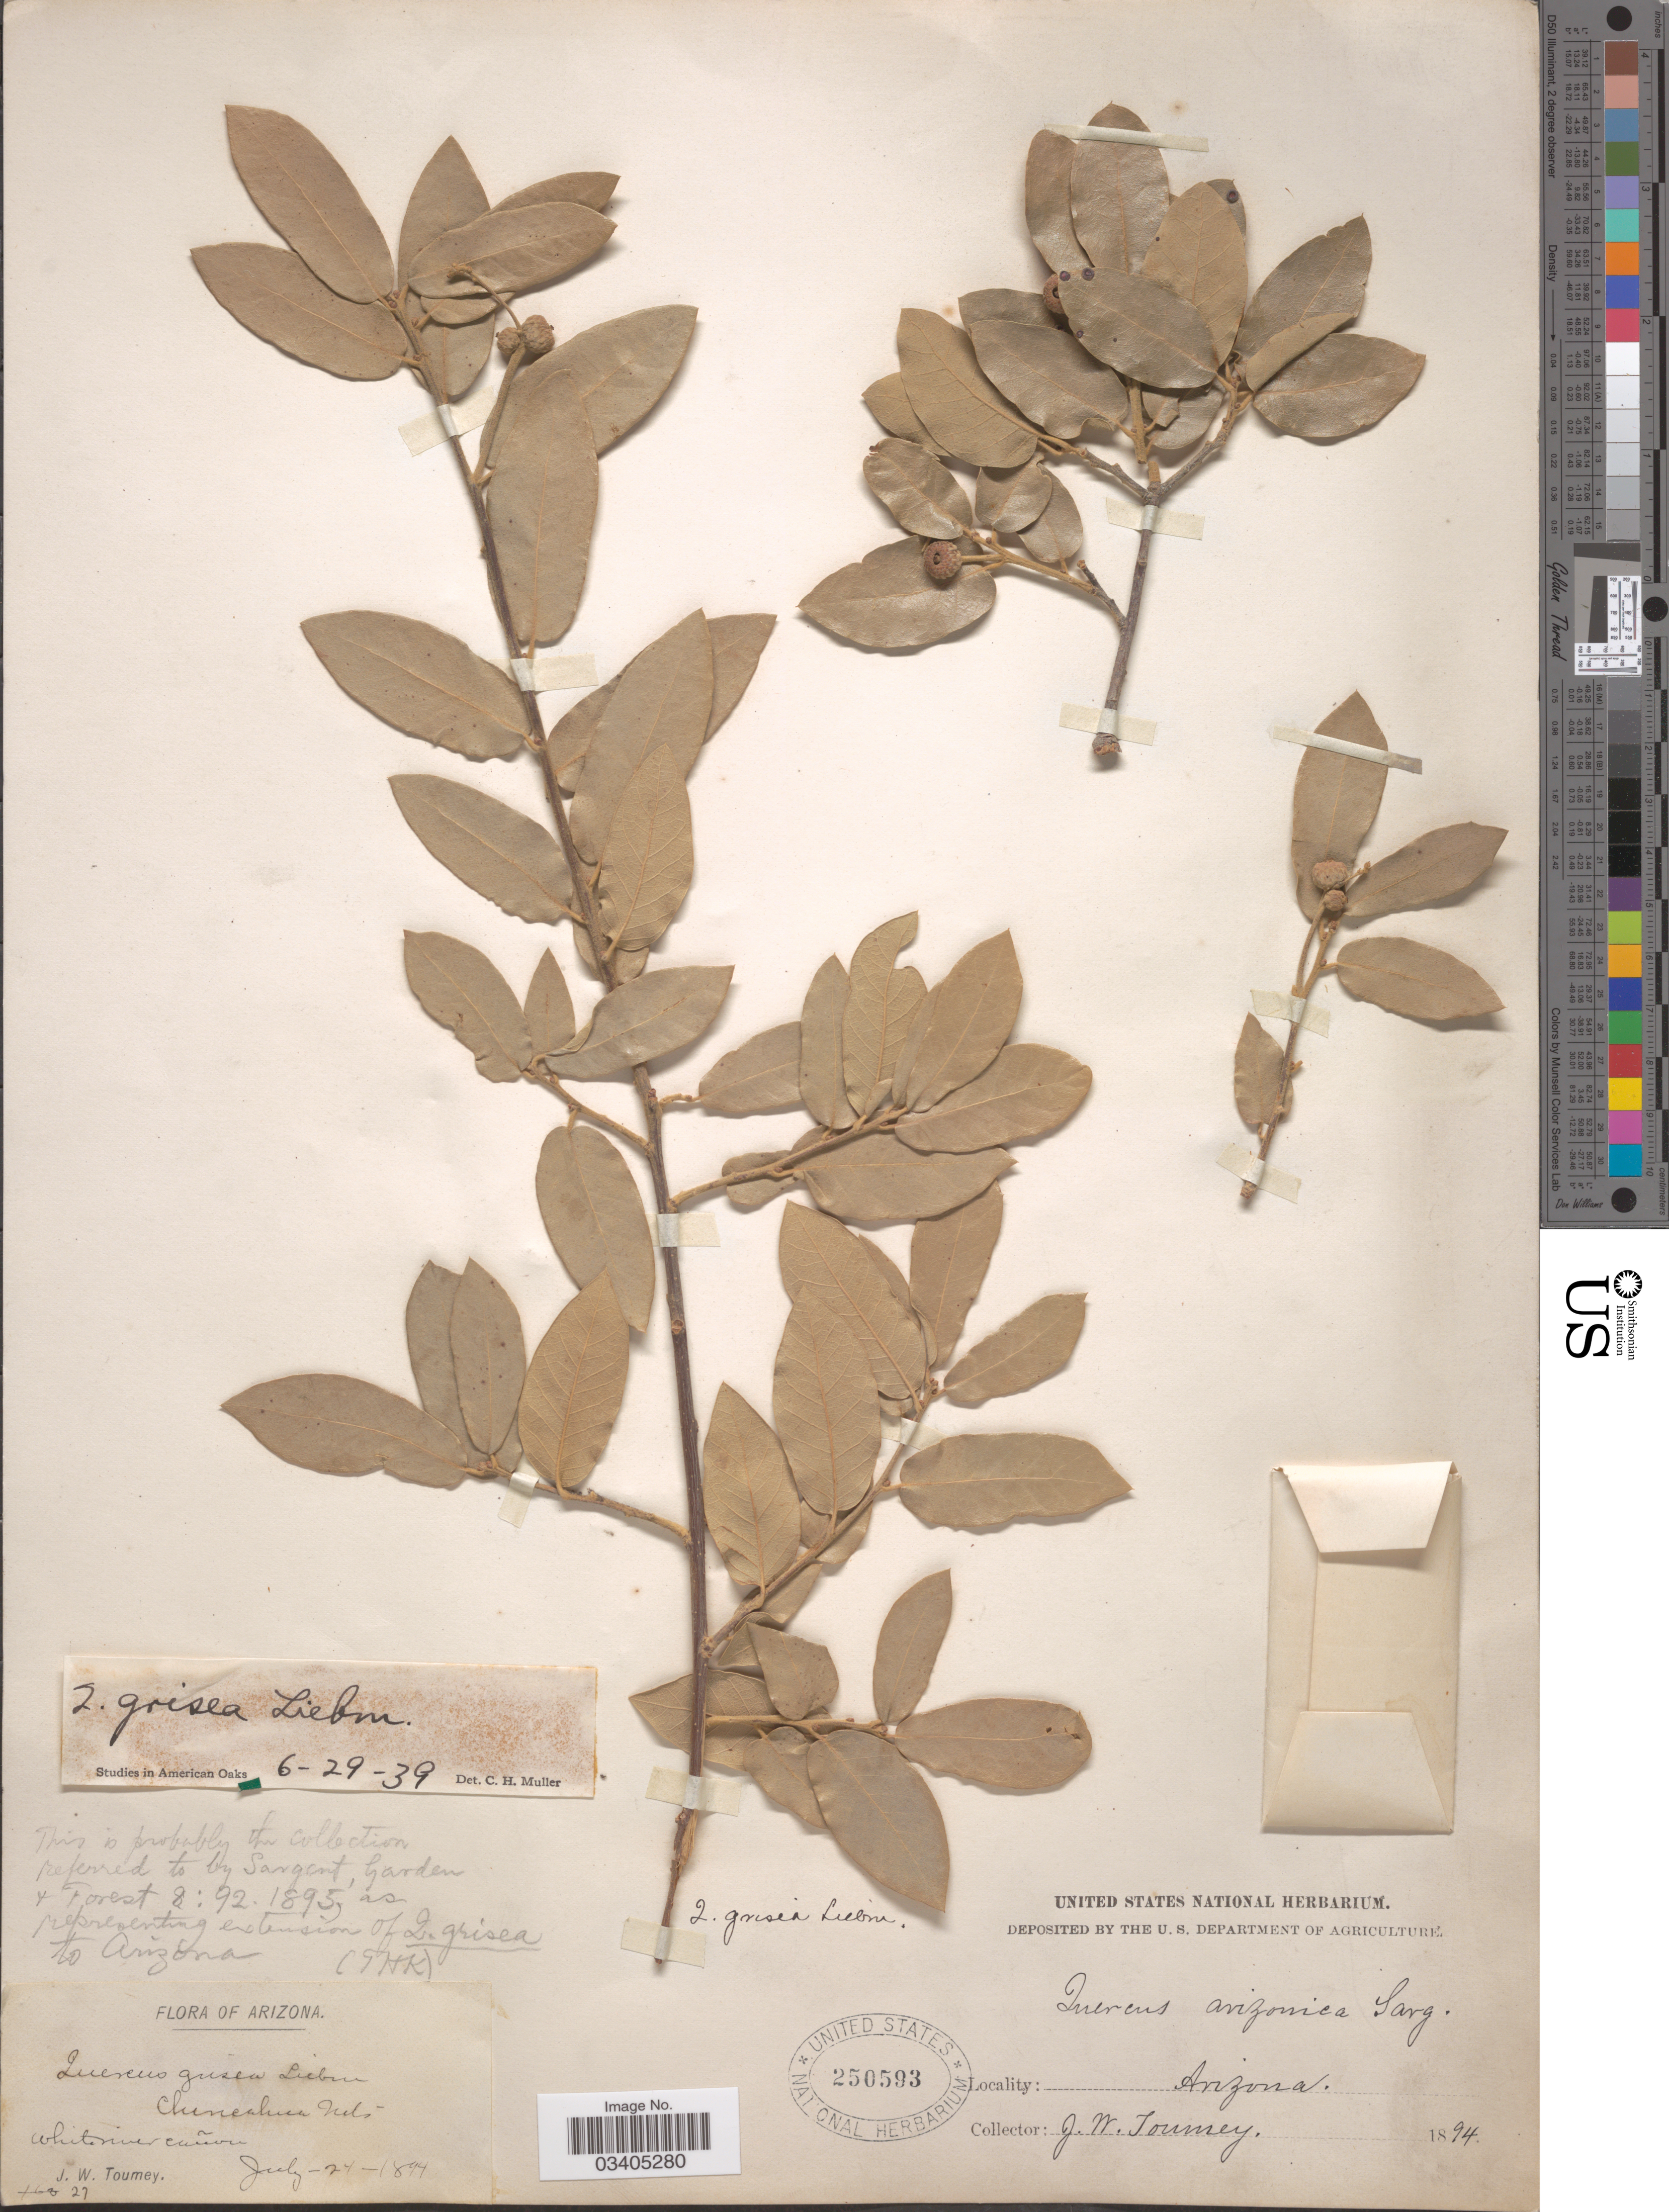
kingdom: Plantae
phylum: Tracheophyta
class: Magnoliopsida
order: Fagales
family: Fagaceae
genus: Quercus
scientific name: Quercus grisea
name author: Liebm.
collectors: J. W. Toumey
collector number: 27?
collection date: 1894-07-24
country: United States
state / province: Arizona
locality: Chiricahua Mts. White river cañon.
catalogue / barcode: US 250593